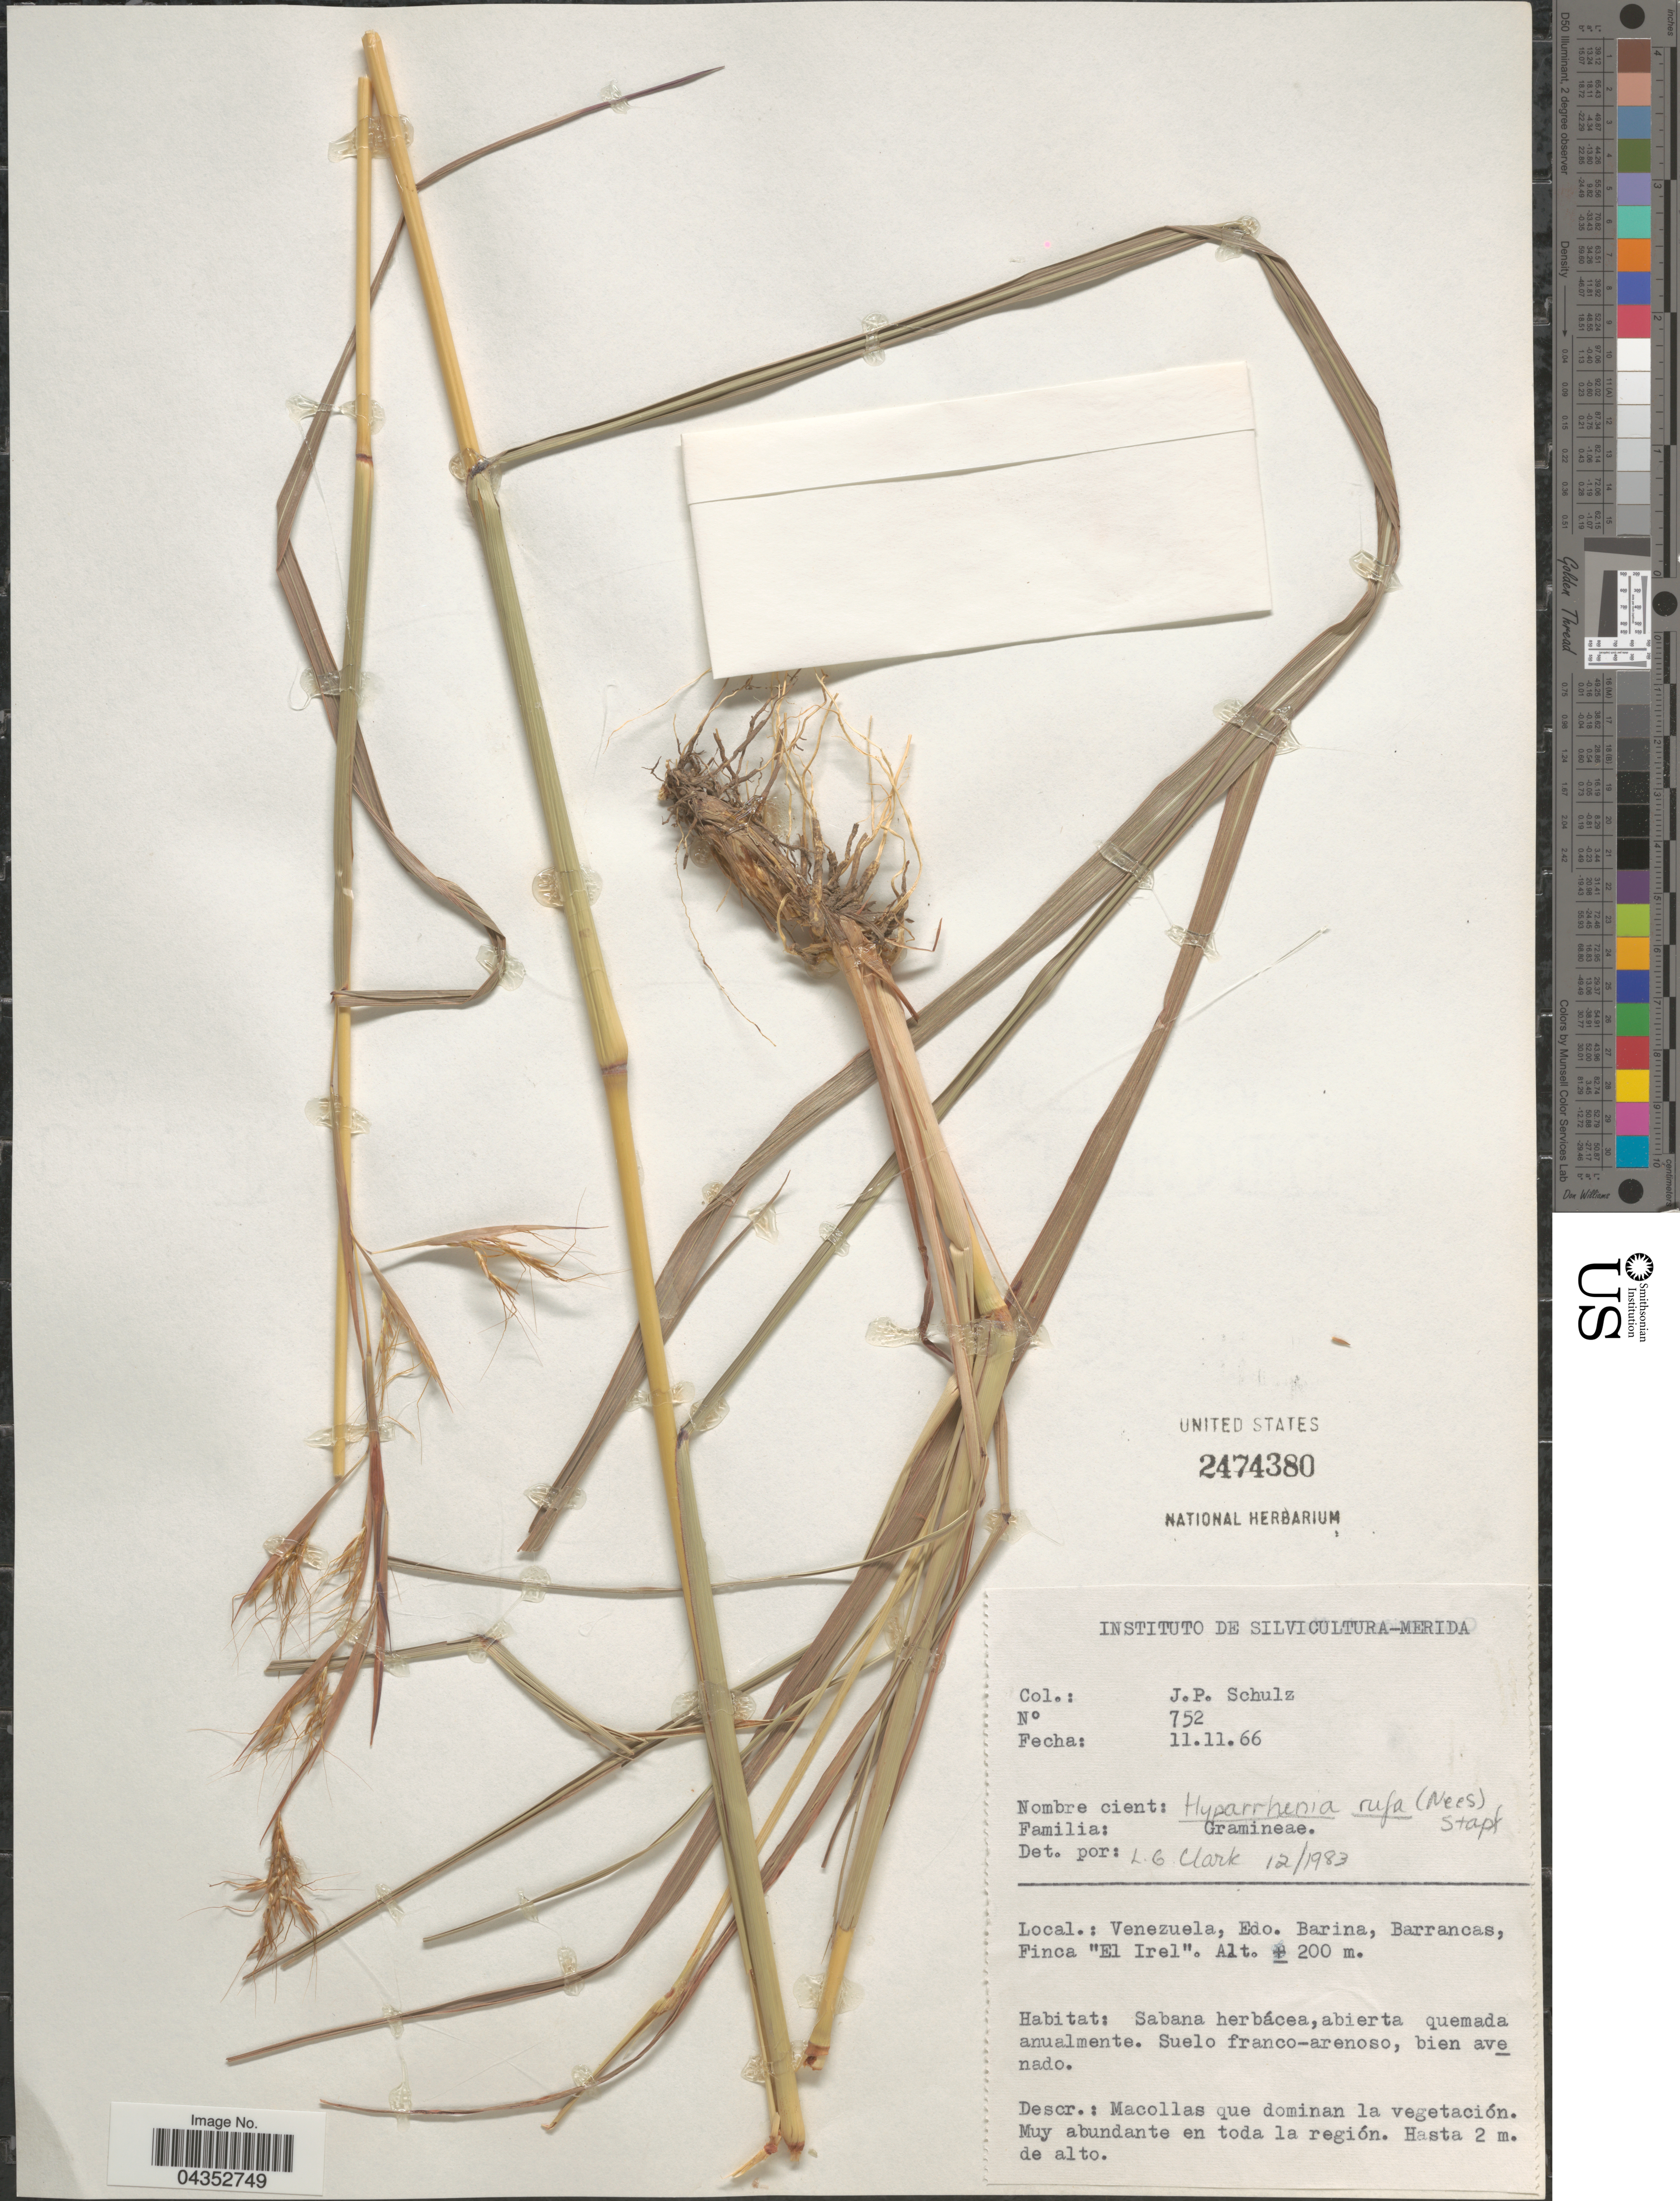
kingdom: Plantae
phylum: Tracheophyta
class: Liliopsida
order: Poales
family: Poaceae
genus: Hyparrhenia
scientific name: Hyparrhenia rufa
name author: (Nees) Stapf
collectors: J. P. Schulz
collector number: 752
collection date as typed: Transcribed d/m/y: 11/11/66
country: Venezuela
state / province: Barinas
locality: Edo. Barina, Barrancas, Finca "El Irel".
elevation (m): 200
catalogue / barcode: US 2474380